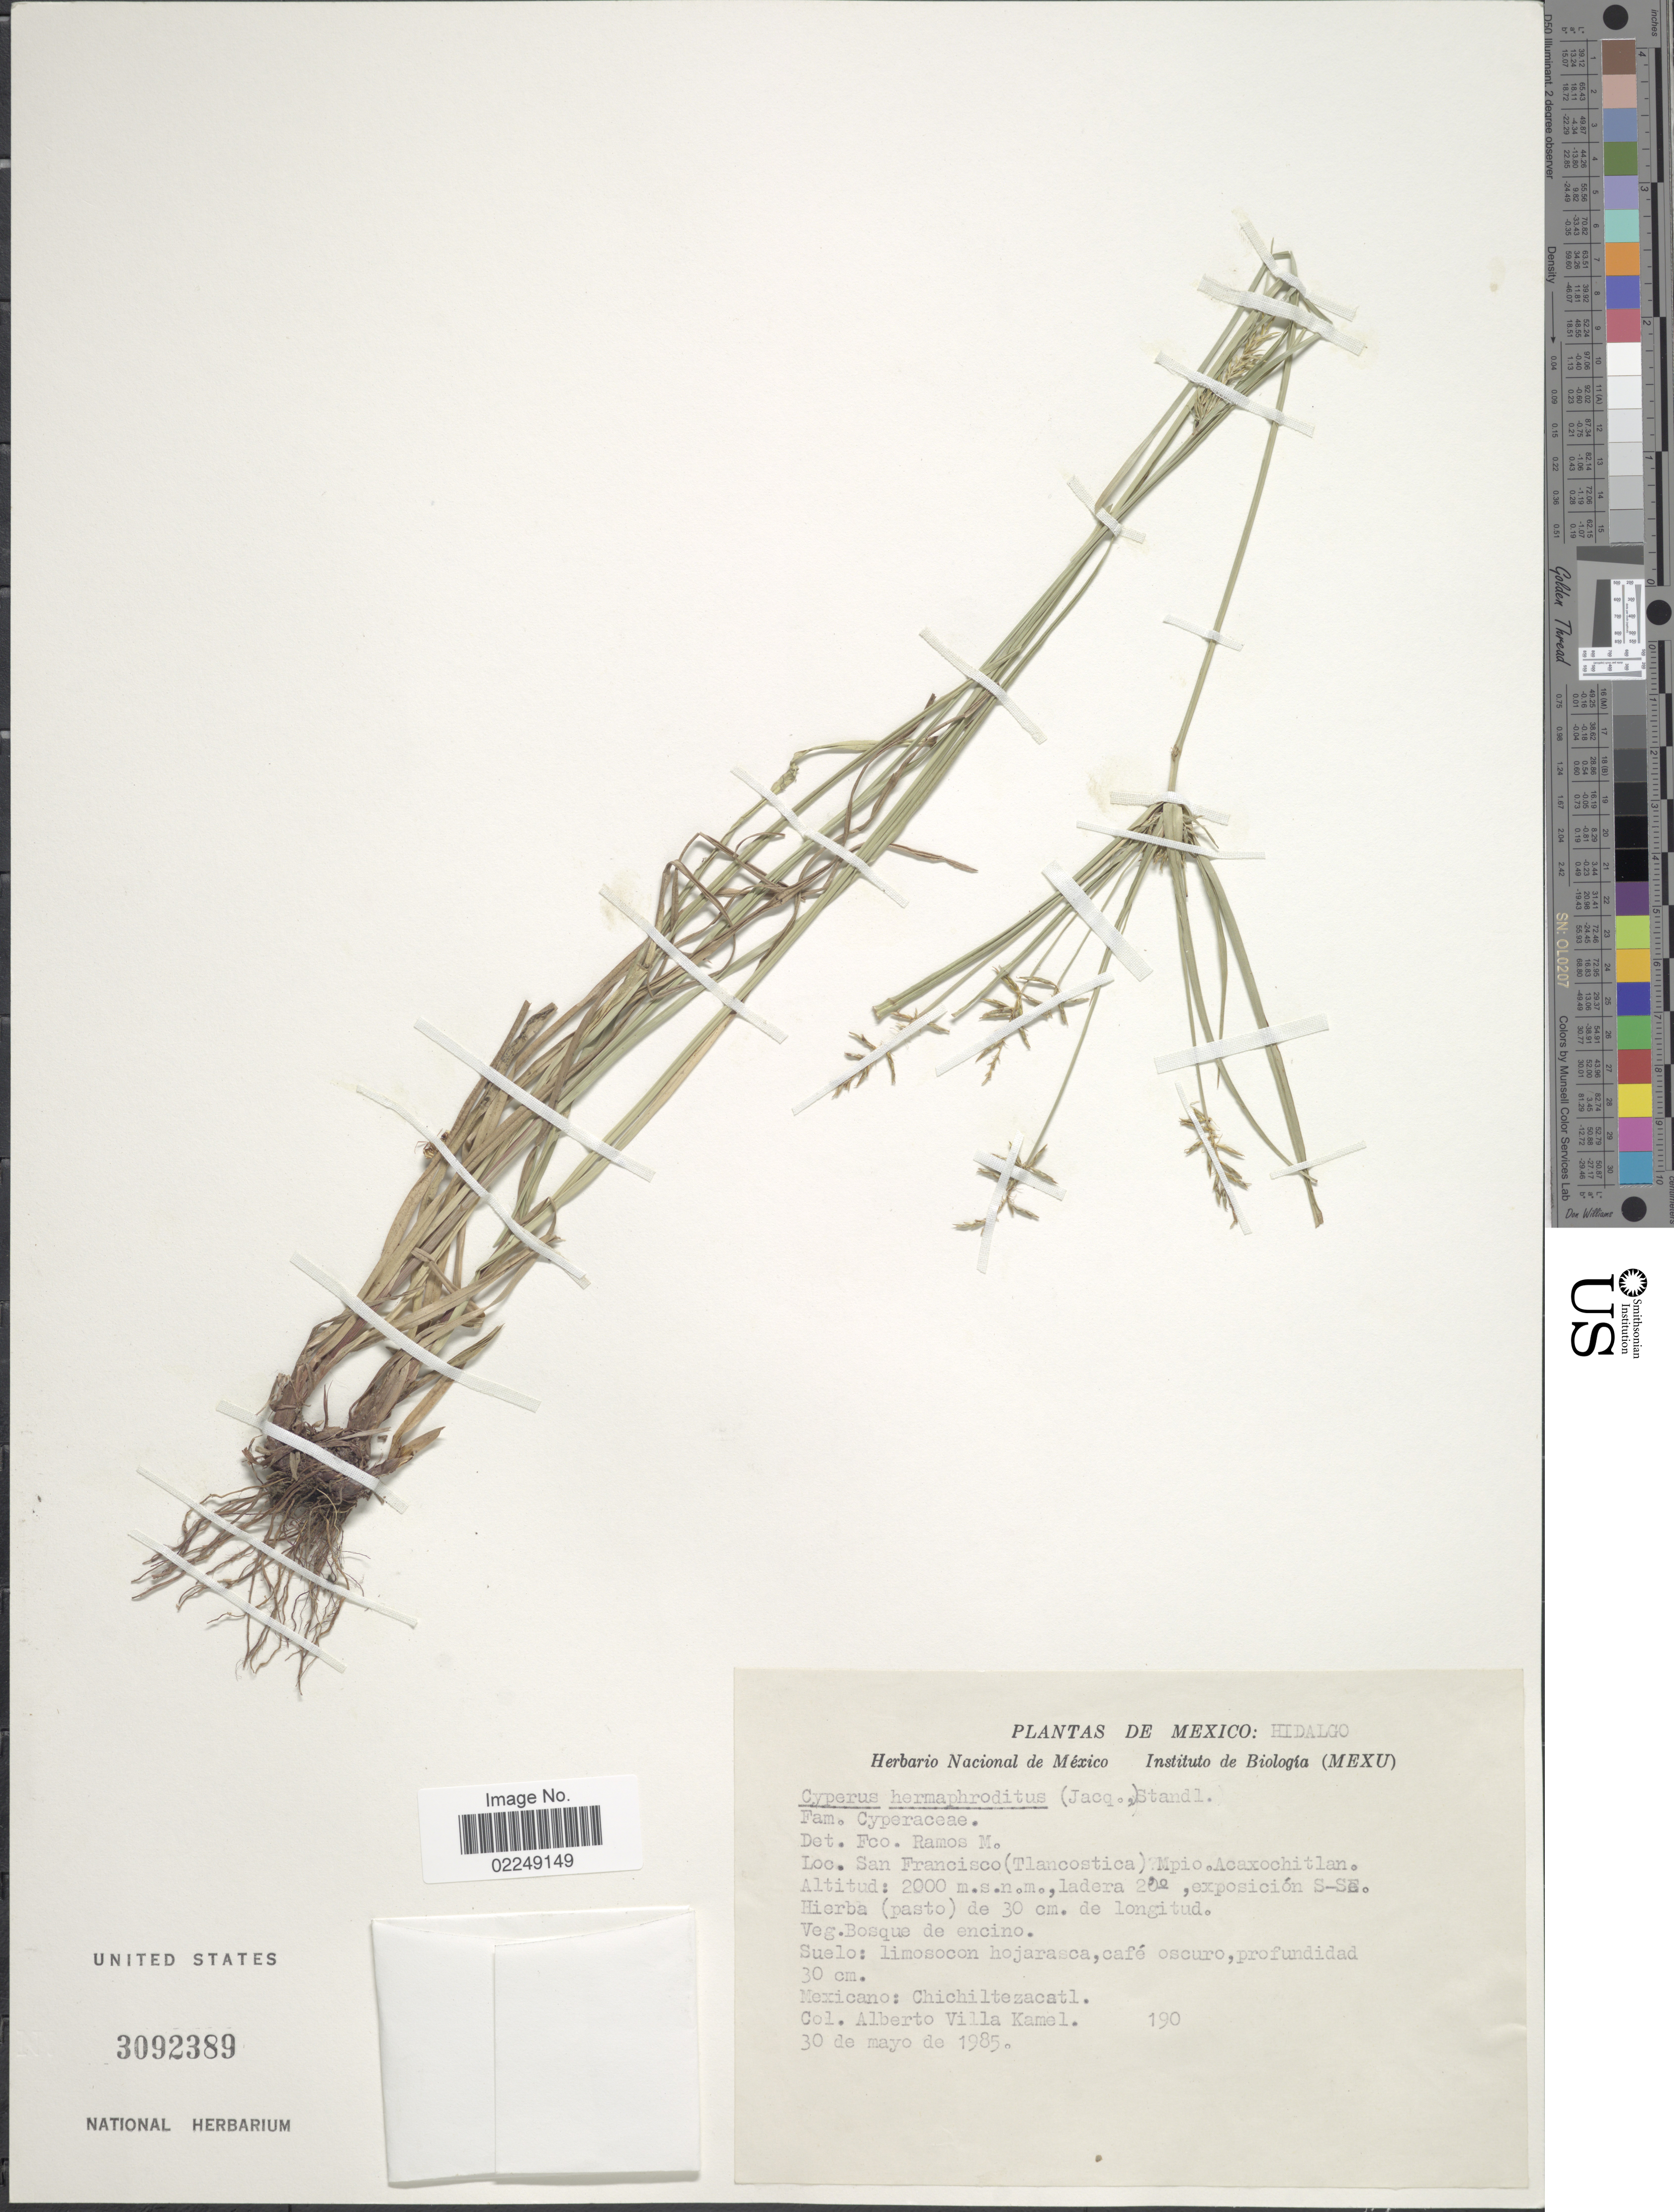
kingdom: Plantae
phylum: Tracheophyta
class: Liliopsida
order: Poales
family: Cyperaceae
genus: Cyperus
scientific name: Cyperus hermaphroditus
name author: (Jacq.) Standl.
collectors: A. Kamel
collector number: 190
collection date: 1985-05-30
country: Mexico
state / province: Hidalgo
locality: San Francisco (Tlancostica) Mpio, Acaxochitlan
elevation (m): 2000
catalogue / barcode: US 3092389